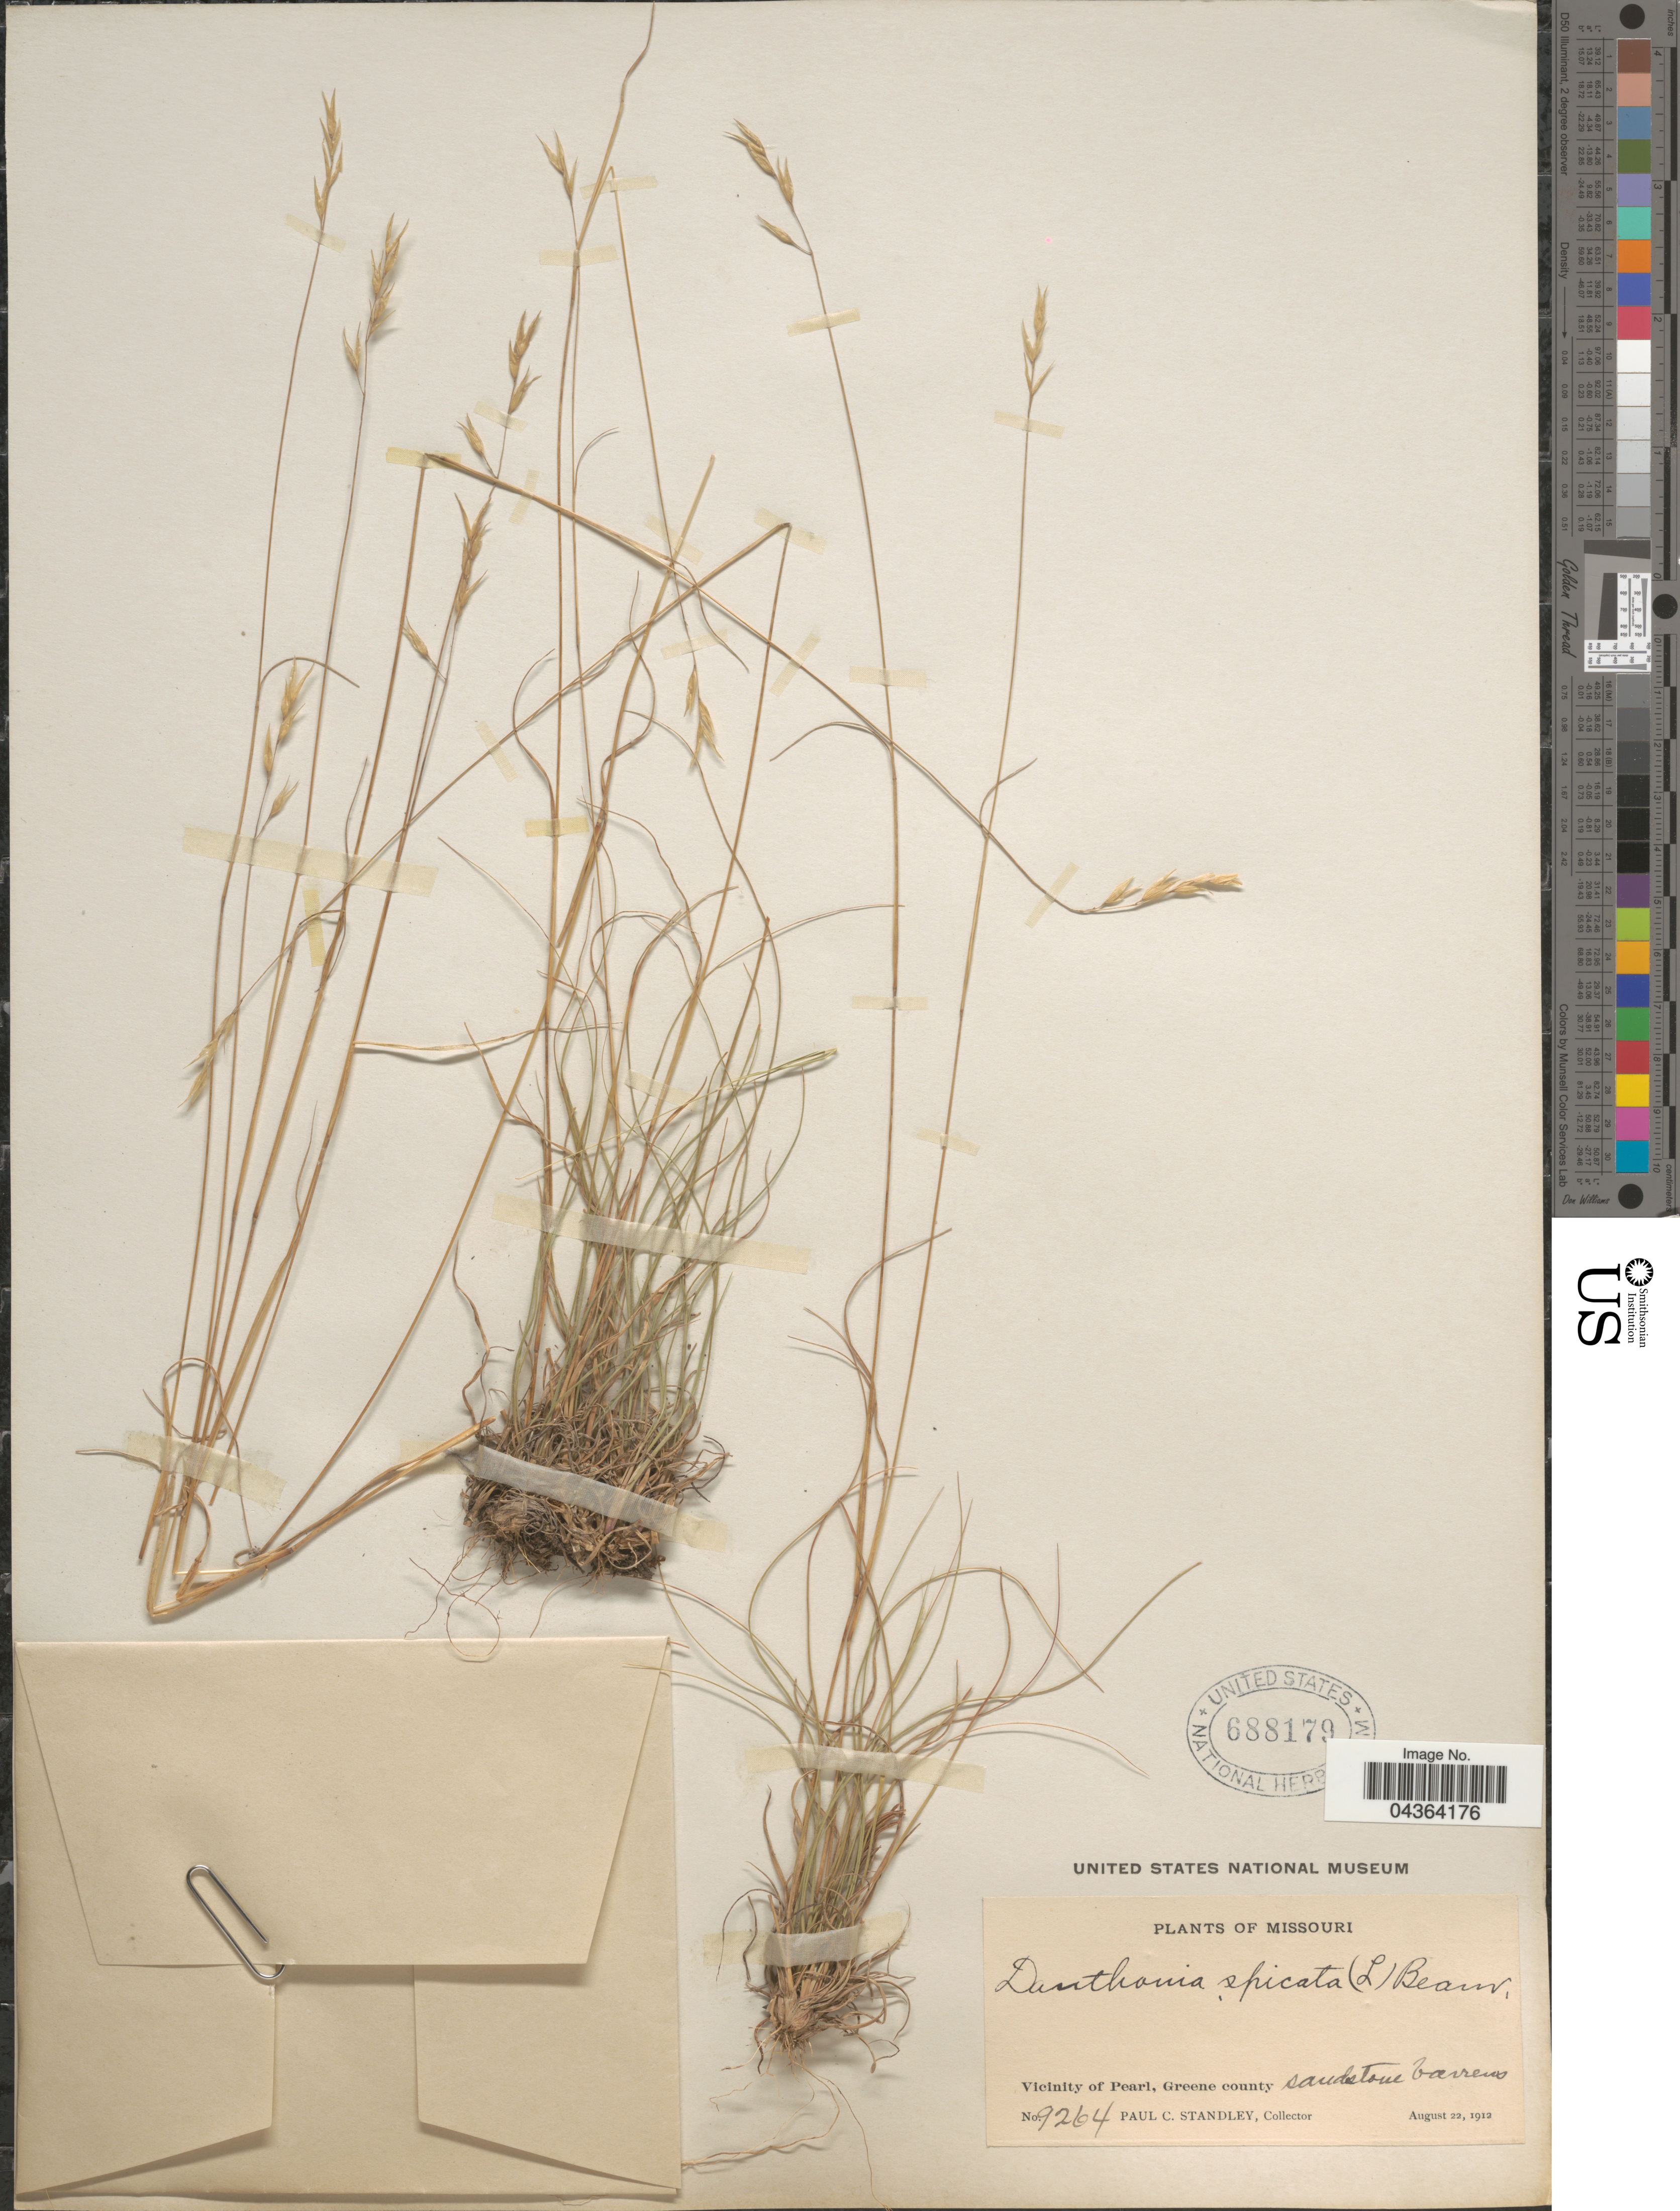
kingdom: Plantae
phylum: Tracheophyta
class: Liliopsida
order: Poales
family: Poaceae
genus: Danthonia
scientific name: Danthonia spicata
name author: (L.) P. Beauv. ex Roem. & Schult.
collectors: P. C. Standley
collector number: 9264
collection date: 1912-08-22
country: United States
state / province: Missouri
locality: Vicinity of Pearl, Greene county.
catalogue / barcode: US 688179